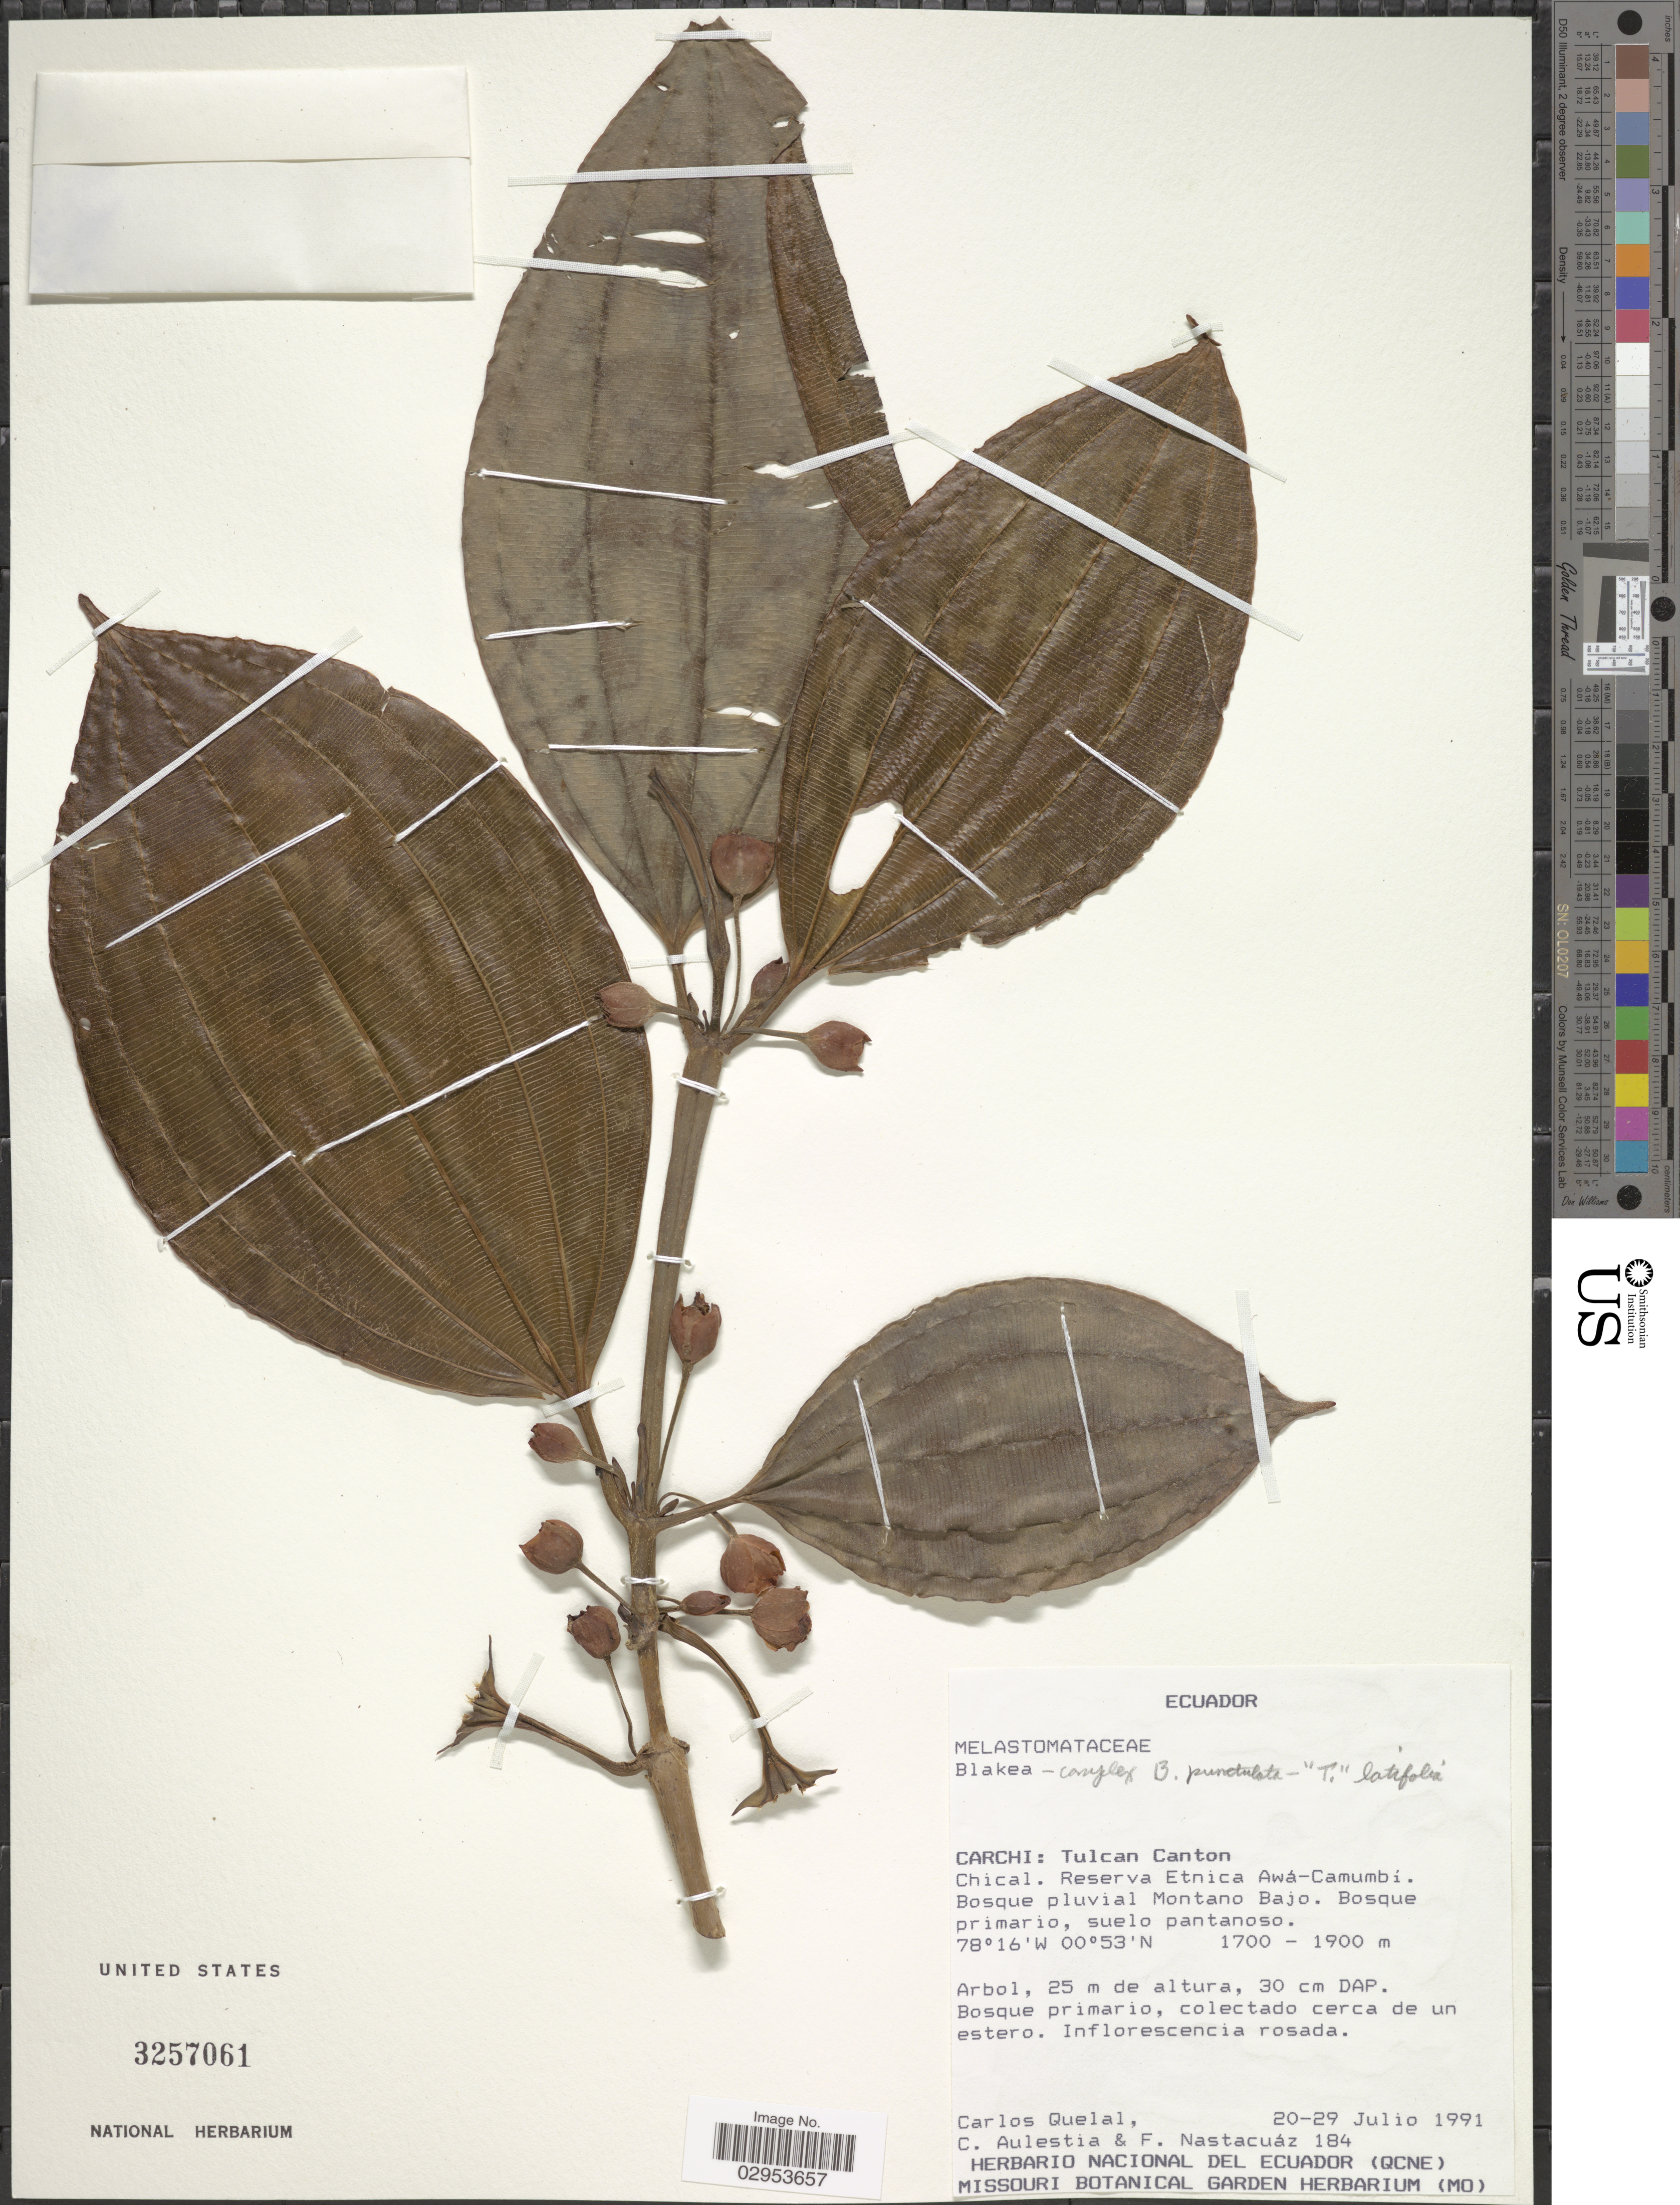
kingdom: Plantae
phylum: Tracheophyta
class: Magnoliopsida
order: Myrtales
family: Melastomataceae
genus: Blakea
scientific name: Blakea sp.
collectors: C. Quelal, C. Aulestia & F. Nastacuáz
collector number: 184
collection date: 1991-07-20/1991-07-29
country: Ecuador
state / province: Carchi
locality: Tulcan Canton. Chical. Reserva Etnica Awá-Camumbí. Bosque pluvial Montano Bajo.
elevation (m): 1700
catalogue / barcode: US 3257061